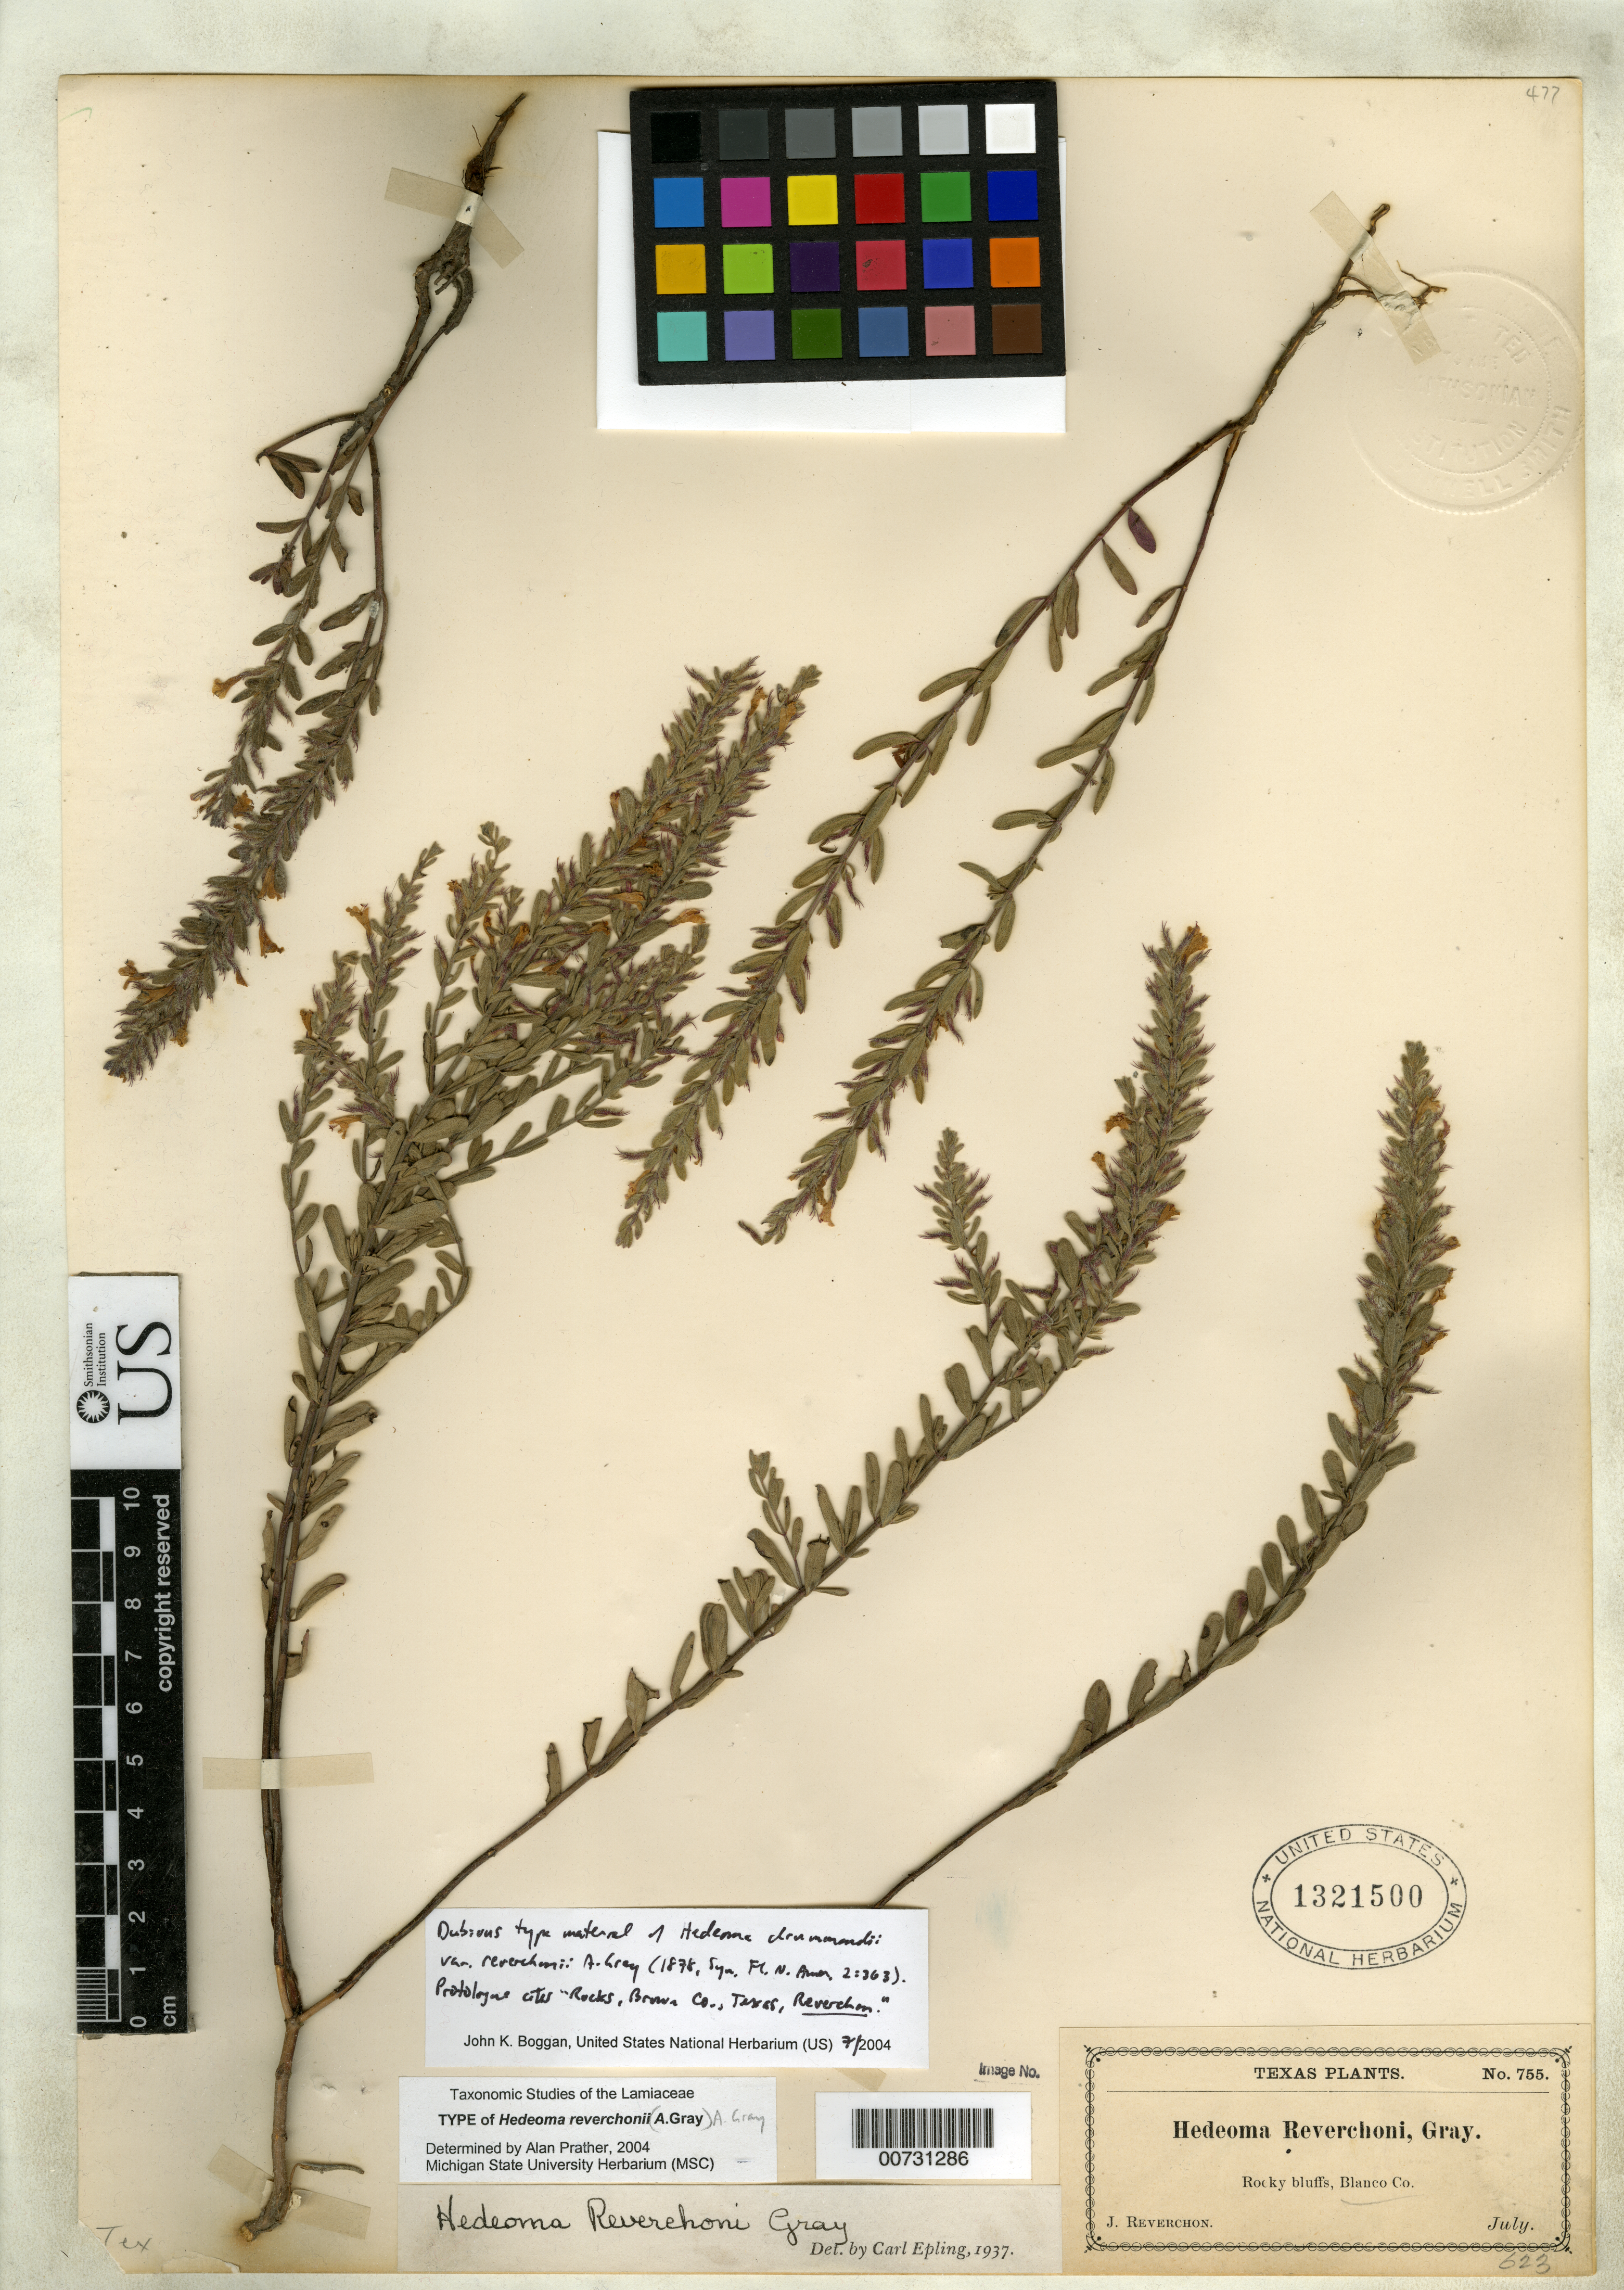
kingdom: Plantae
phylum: Tracheophyta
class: Magnoliopsida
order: Lamiales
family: Lamiaceae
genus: Hedeoma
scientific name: Hedeoma drummondii var. reverchonii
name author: A. Gray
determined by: Prather, L. A.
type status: Possible Type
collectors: J. Reverchon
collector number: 755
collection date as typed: Jul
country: United States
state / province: Texas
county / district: Blanco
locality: Rocky bluffs, Blanco Co. [Protologue: "Rocks, Brown Co."]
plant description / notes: Lectotypified? by Irving (1980, Sida 8: 258) as duplicates appear to differ in data ("holotype" at GH is apparently numbered 830, although cited by Irving as 755).; Annotated as "Type of Hedeoma reverchonii A. Gray" by A. Prather (2004) but dubiously type material as protologue cites "Rocks, Brown Co., Texas, Reverchon."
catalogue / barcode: US 1321500